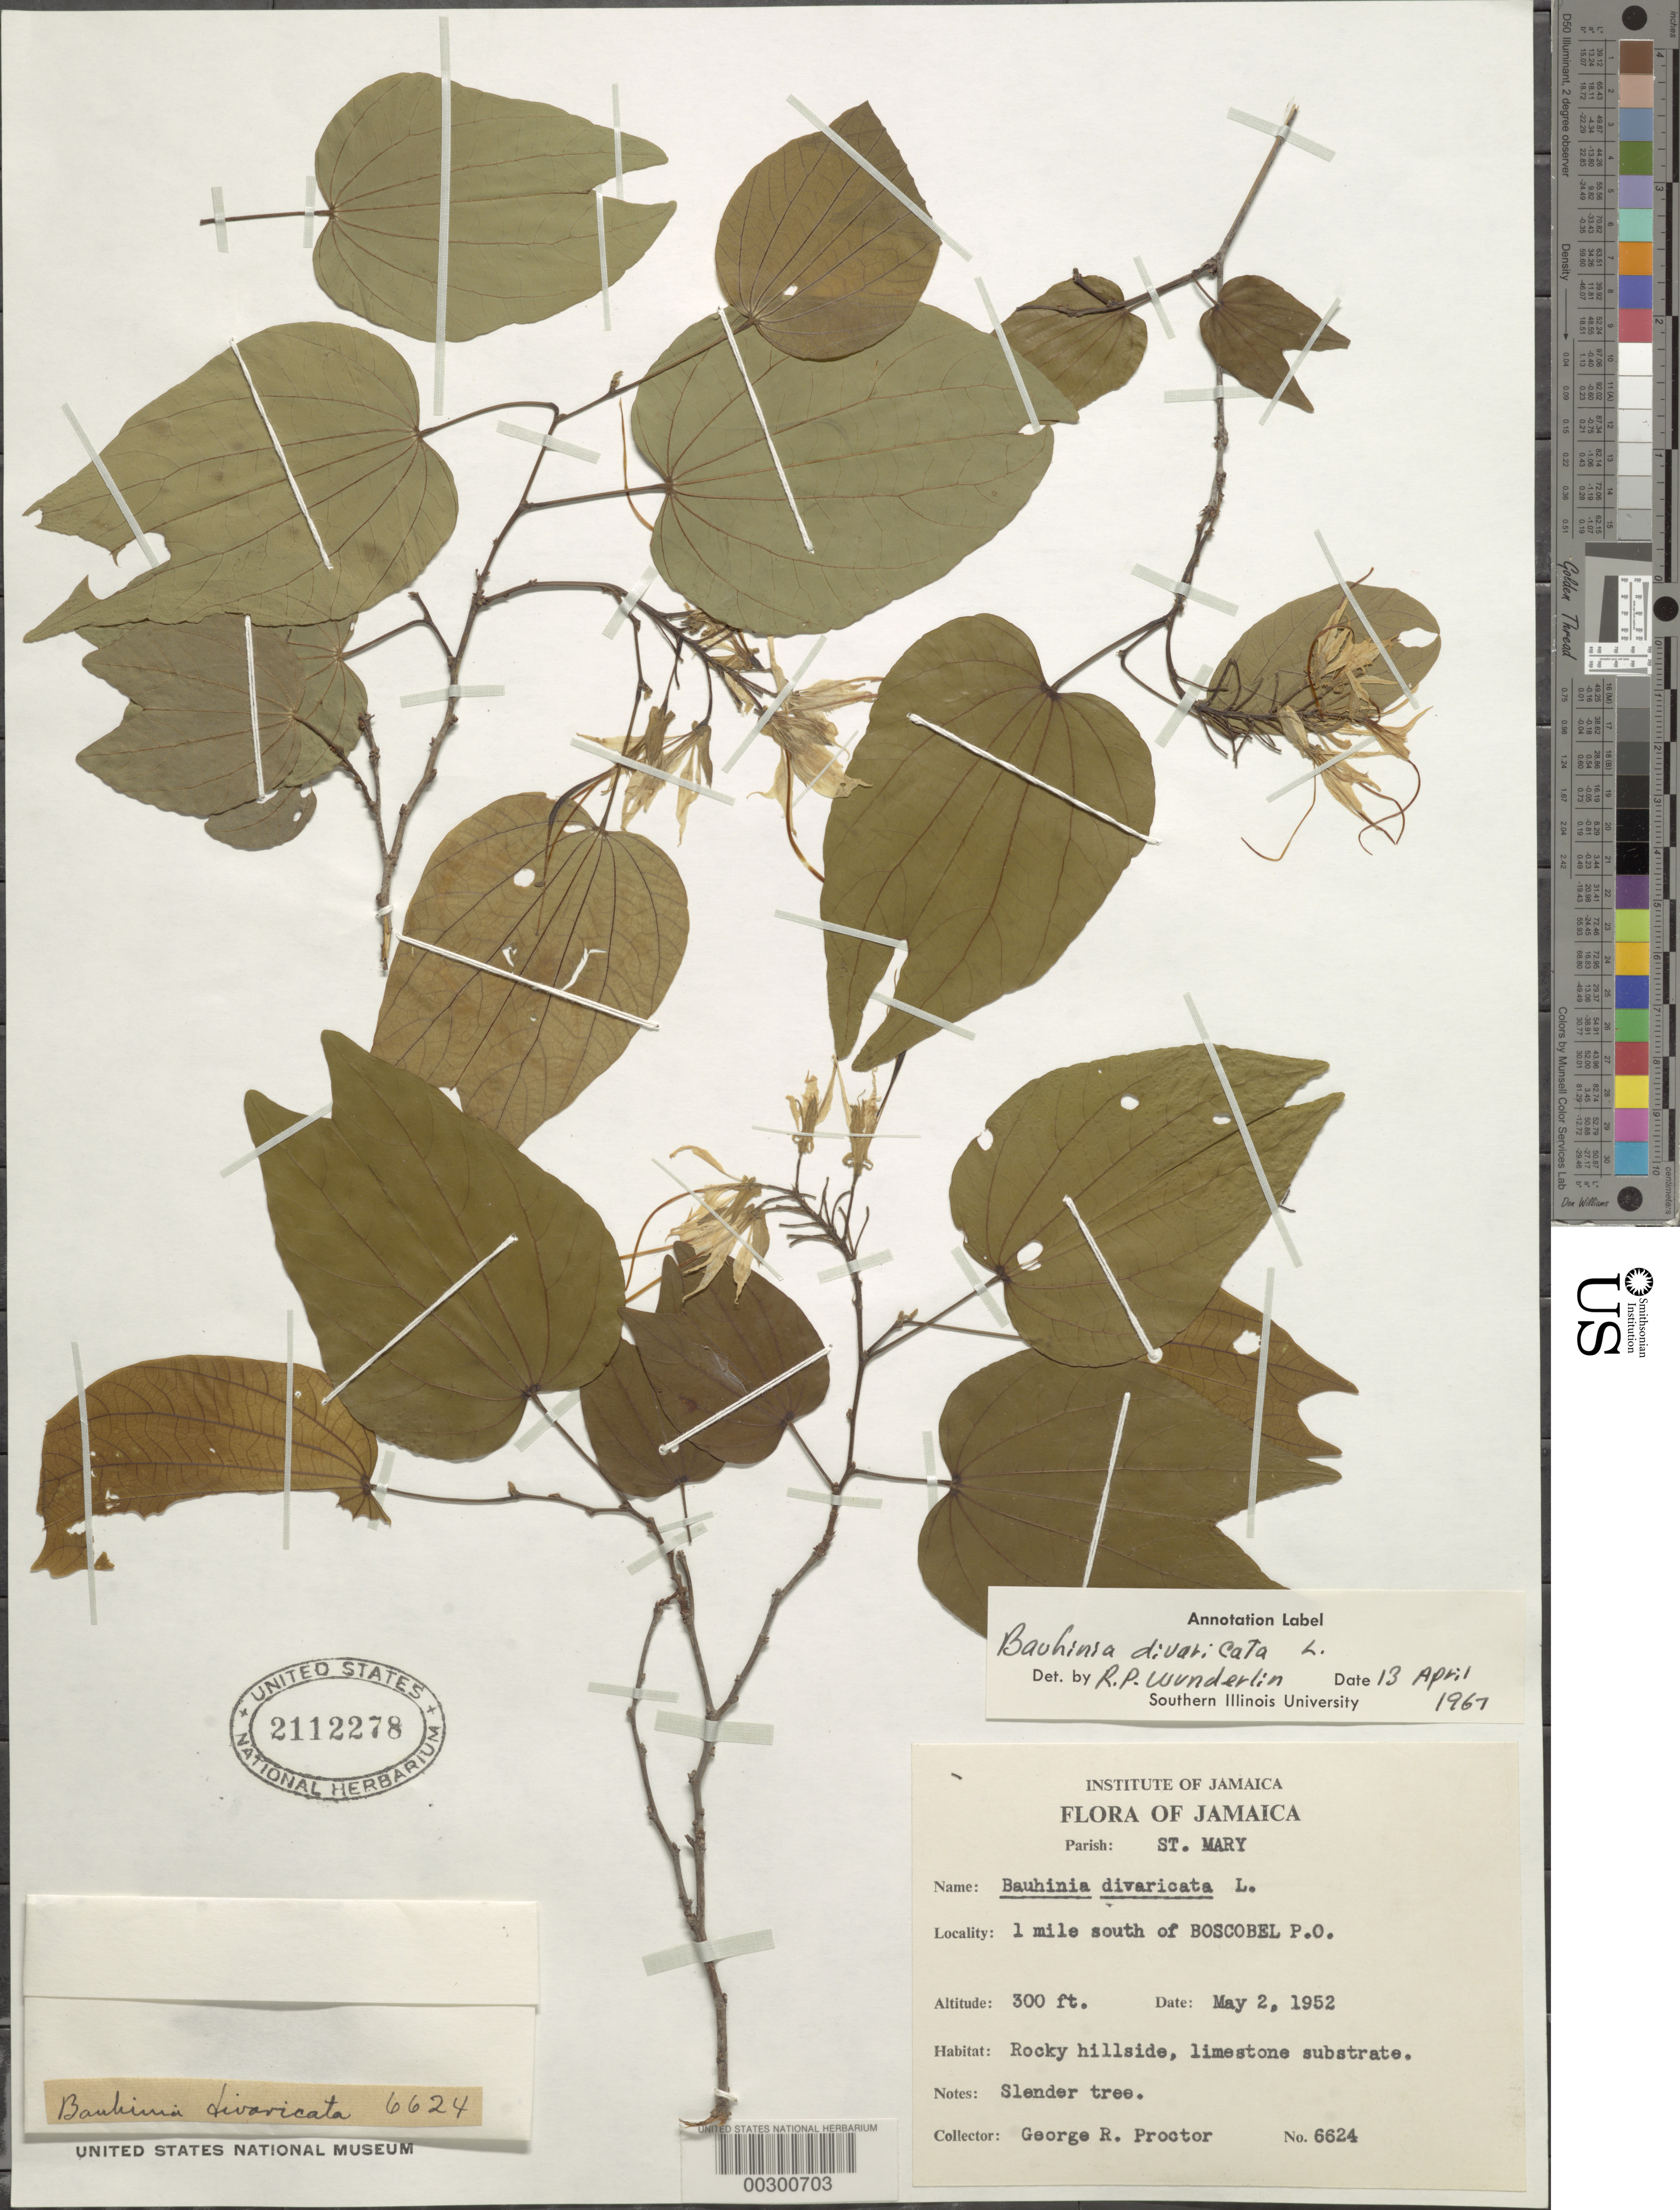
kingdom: Plantae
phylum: Tracheophyta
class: Magnoliopsida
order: Fabales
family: Fabaceae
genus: Bauhinia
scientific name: Bauhinia divaricata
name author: L.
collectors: G. R. Proctor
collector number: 6624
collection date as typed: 02 May 1952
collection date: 1952-05-02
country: Jamaica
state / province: Saint Mary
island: Greater Antilles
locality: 1 mi s of boscobel p.o.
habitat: Rocky hillside, limestone substrate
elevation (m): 91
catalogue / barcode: US 2112278